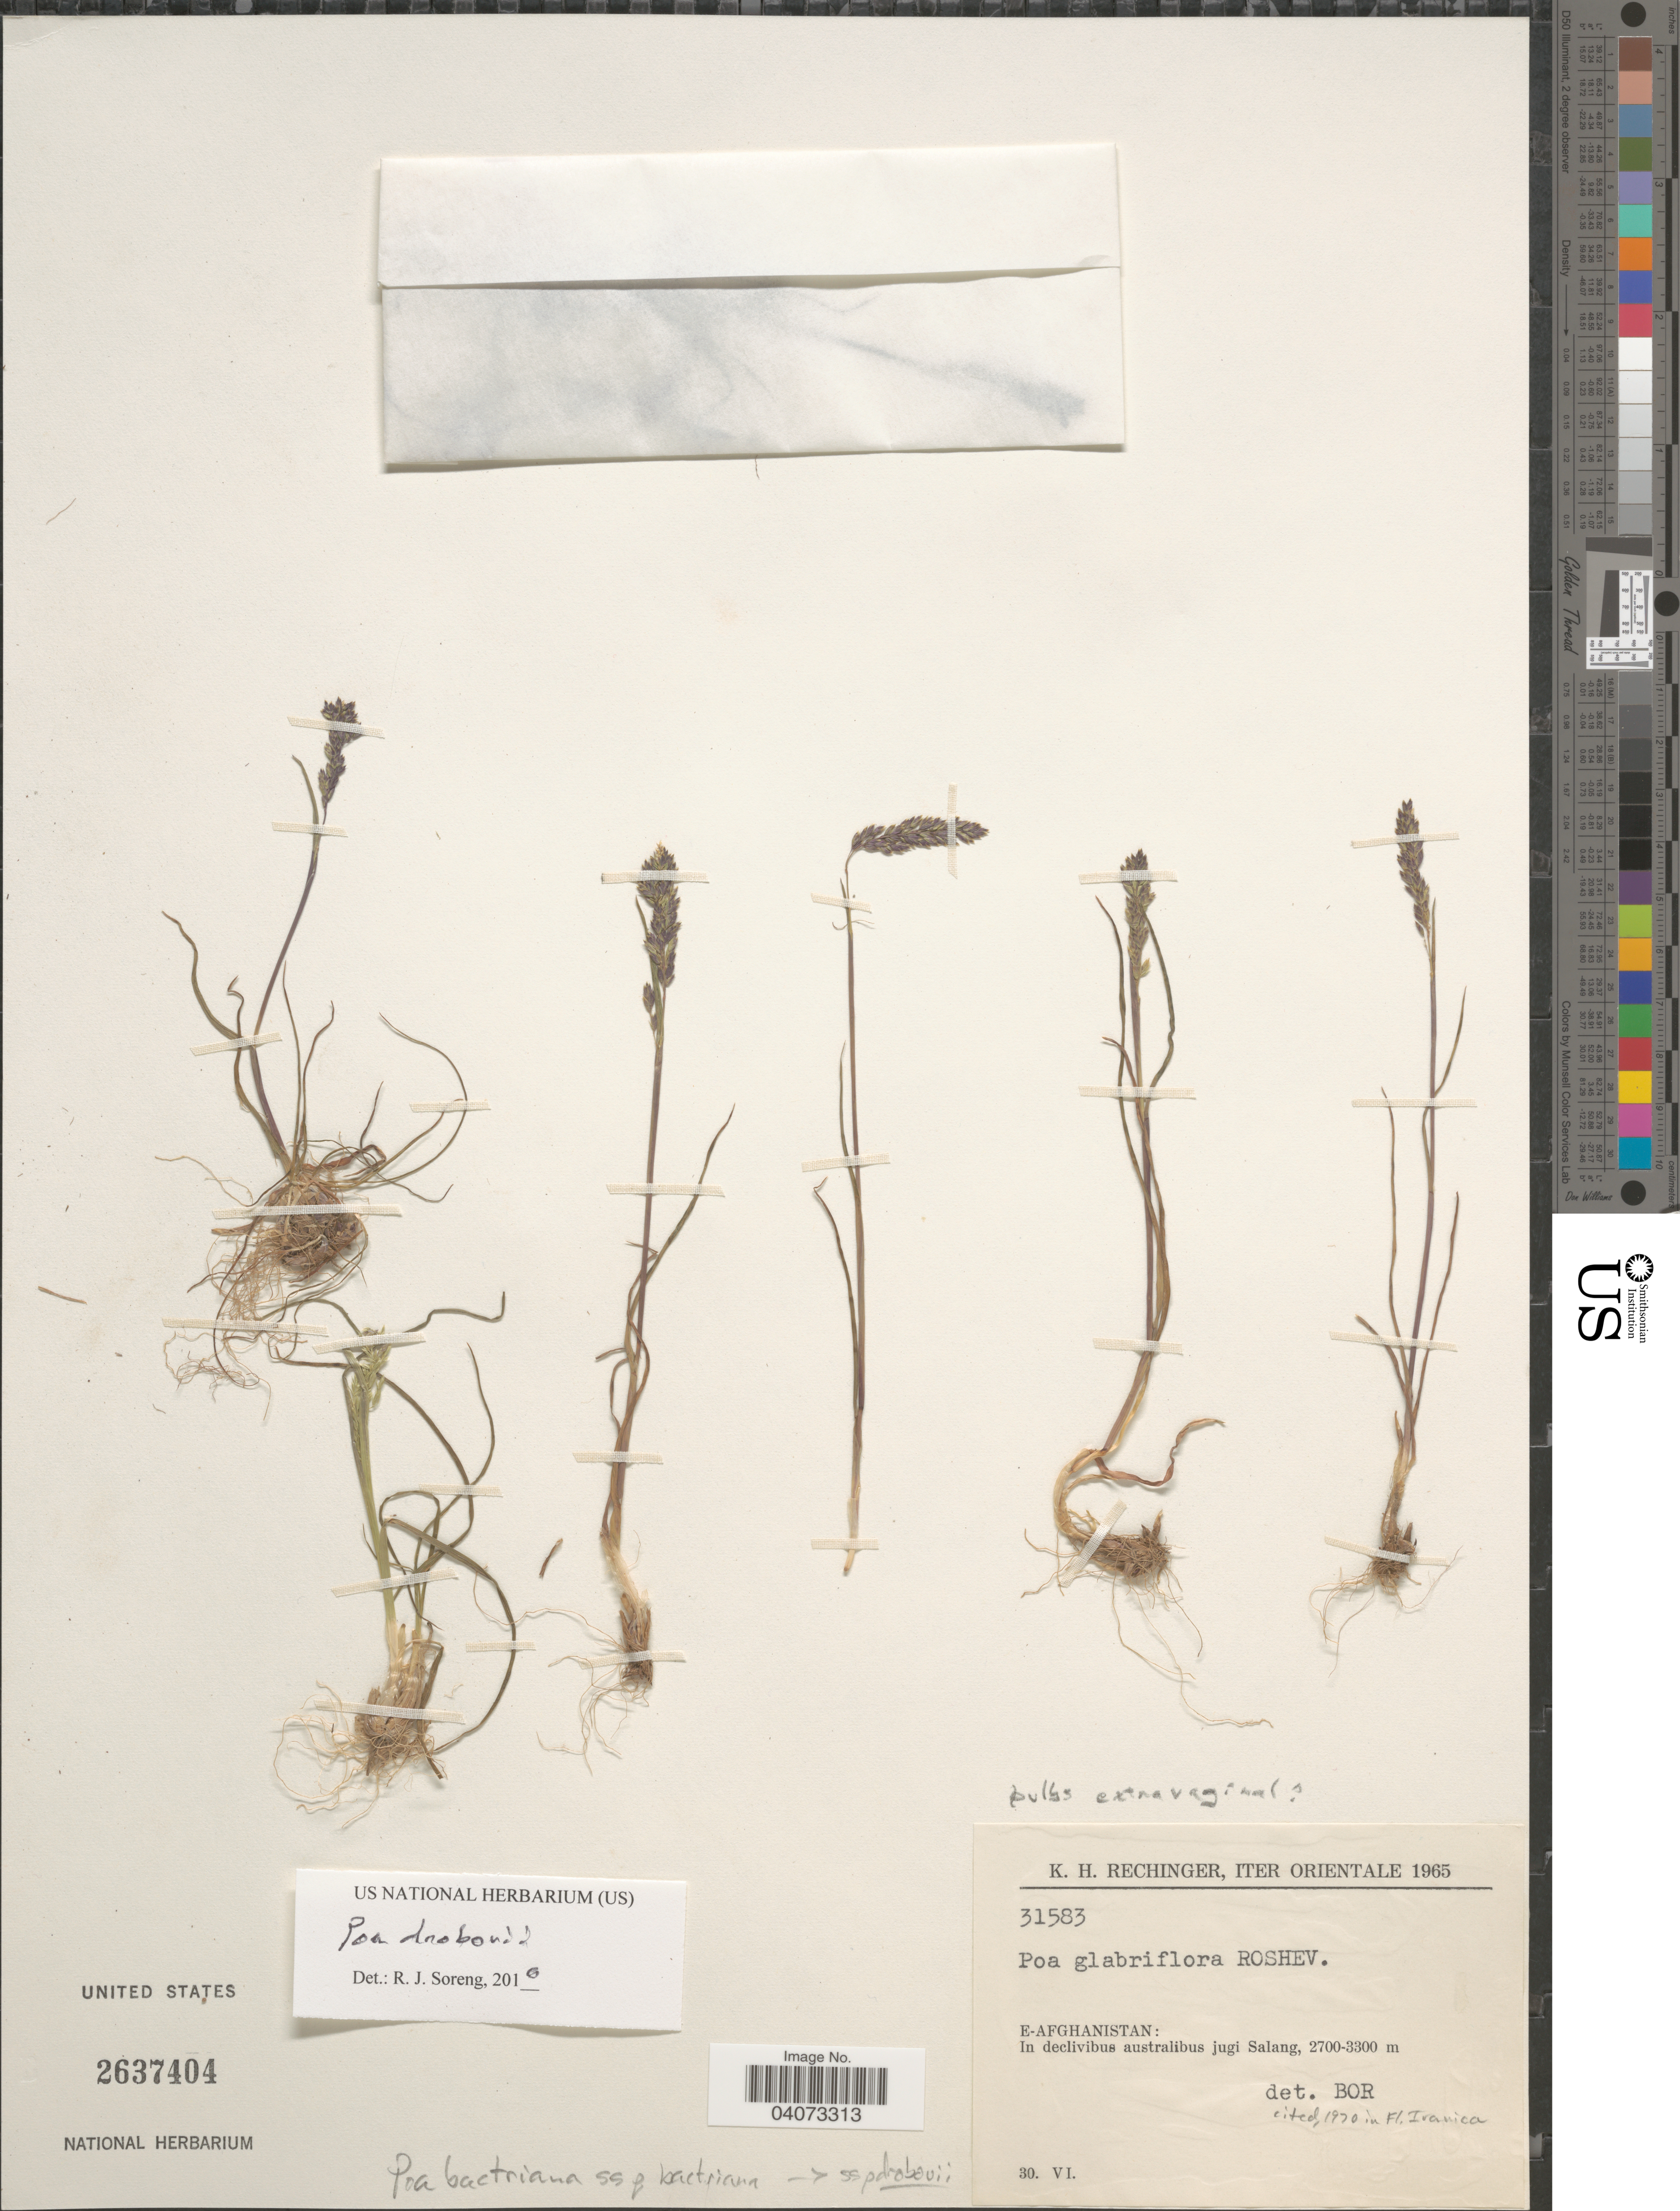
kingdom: Plantae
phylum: Tracheophyta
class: Liliopsida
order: Poales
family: Poaceae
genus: Poa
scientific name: Poa bactriana subsp. drobovii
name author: Tzvelev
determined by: Soreng, Robert J., Research Associate (BOT), Smithsonian Institution - National Museum of Natural History (UNITED STATES)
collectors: K. H. Rechinger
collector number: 31583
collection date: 1965-06-30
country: Afghanistan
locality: Iter Orientale 1965. E-Afghanistan: In declivibus australibus jugi Salang.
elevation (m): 2700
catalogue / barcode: US 2637404